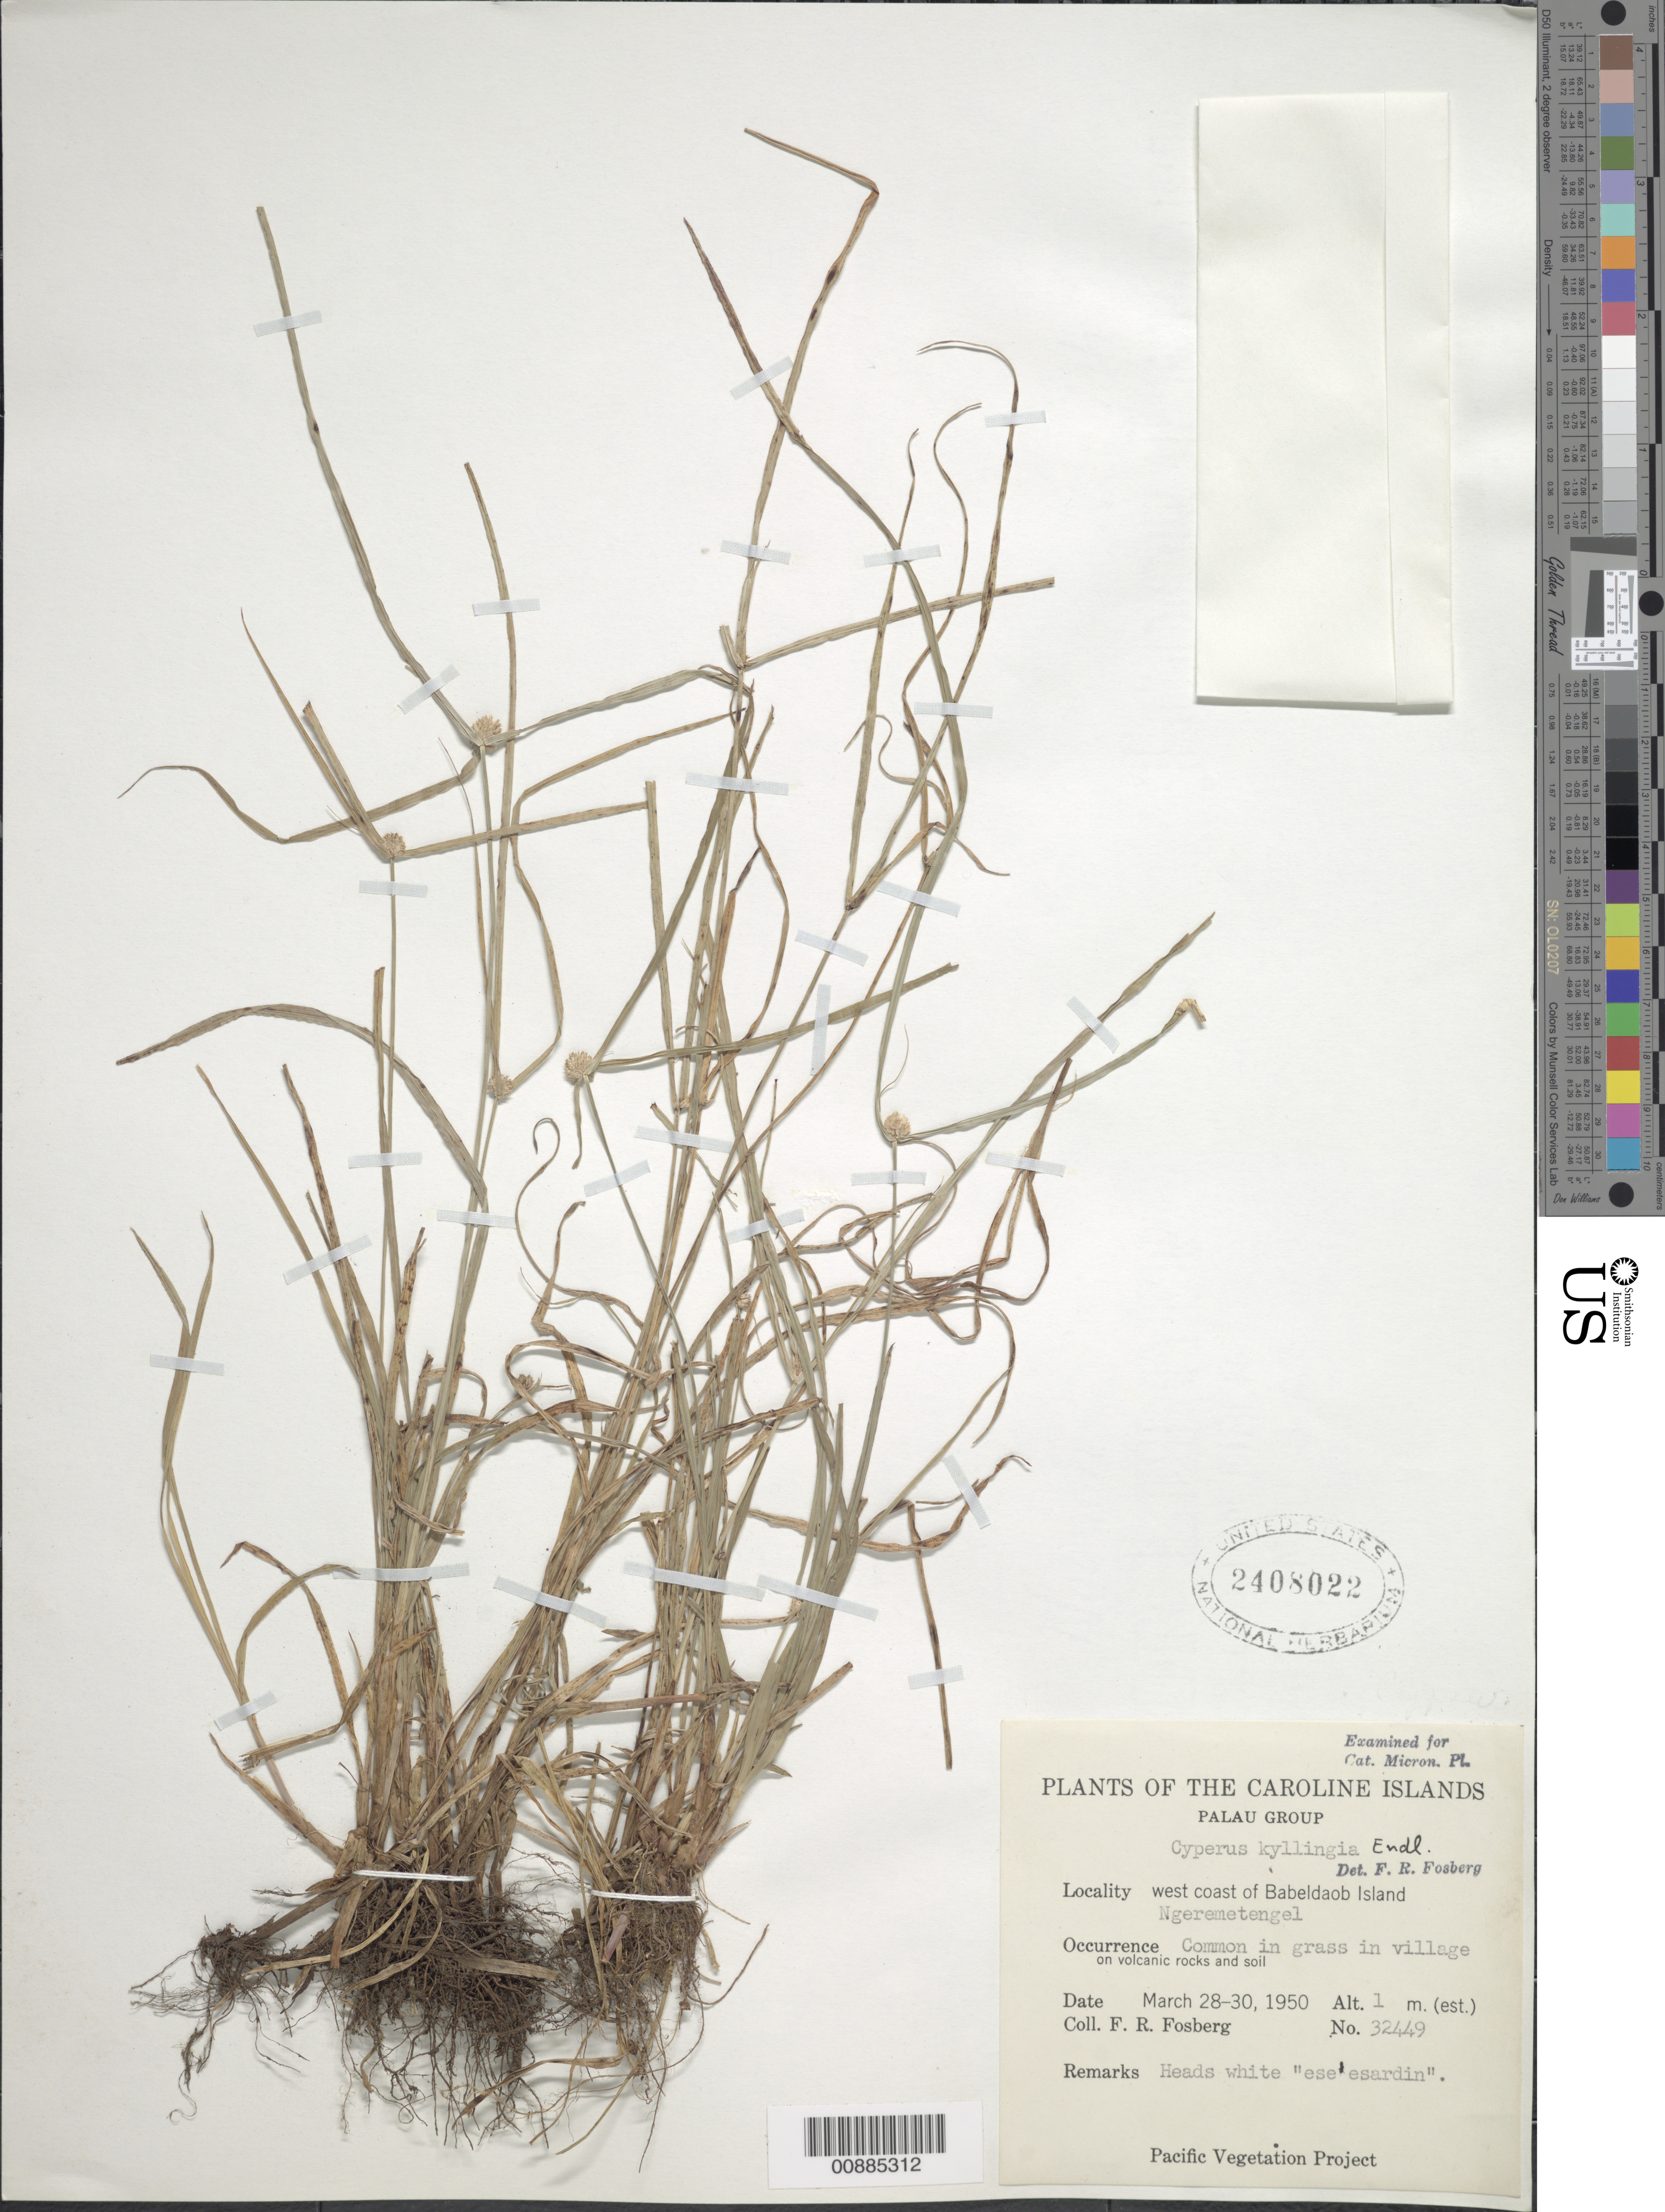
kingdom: Plantae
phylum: Tracheophyta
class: Liliopsida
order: Poales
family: Cyperaceae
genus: Cyperus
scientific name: Cyperus mindorensis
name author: (Steud.) Huygh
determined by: Strong, M. T., (US), Smithsonian Institution - National Museum of Natural History (UNITED STATES)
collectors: L. J. Brass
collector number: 32449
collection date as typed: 19 Apr 1956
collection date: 1956-04-19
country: Papua New Guinea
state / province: Milne Bay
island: Normanby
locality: Waikaiuna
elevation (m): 20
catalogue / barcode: US 2408022